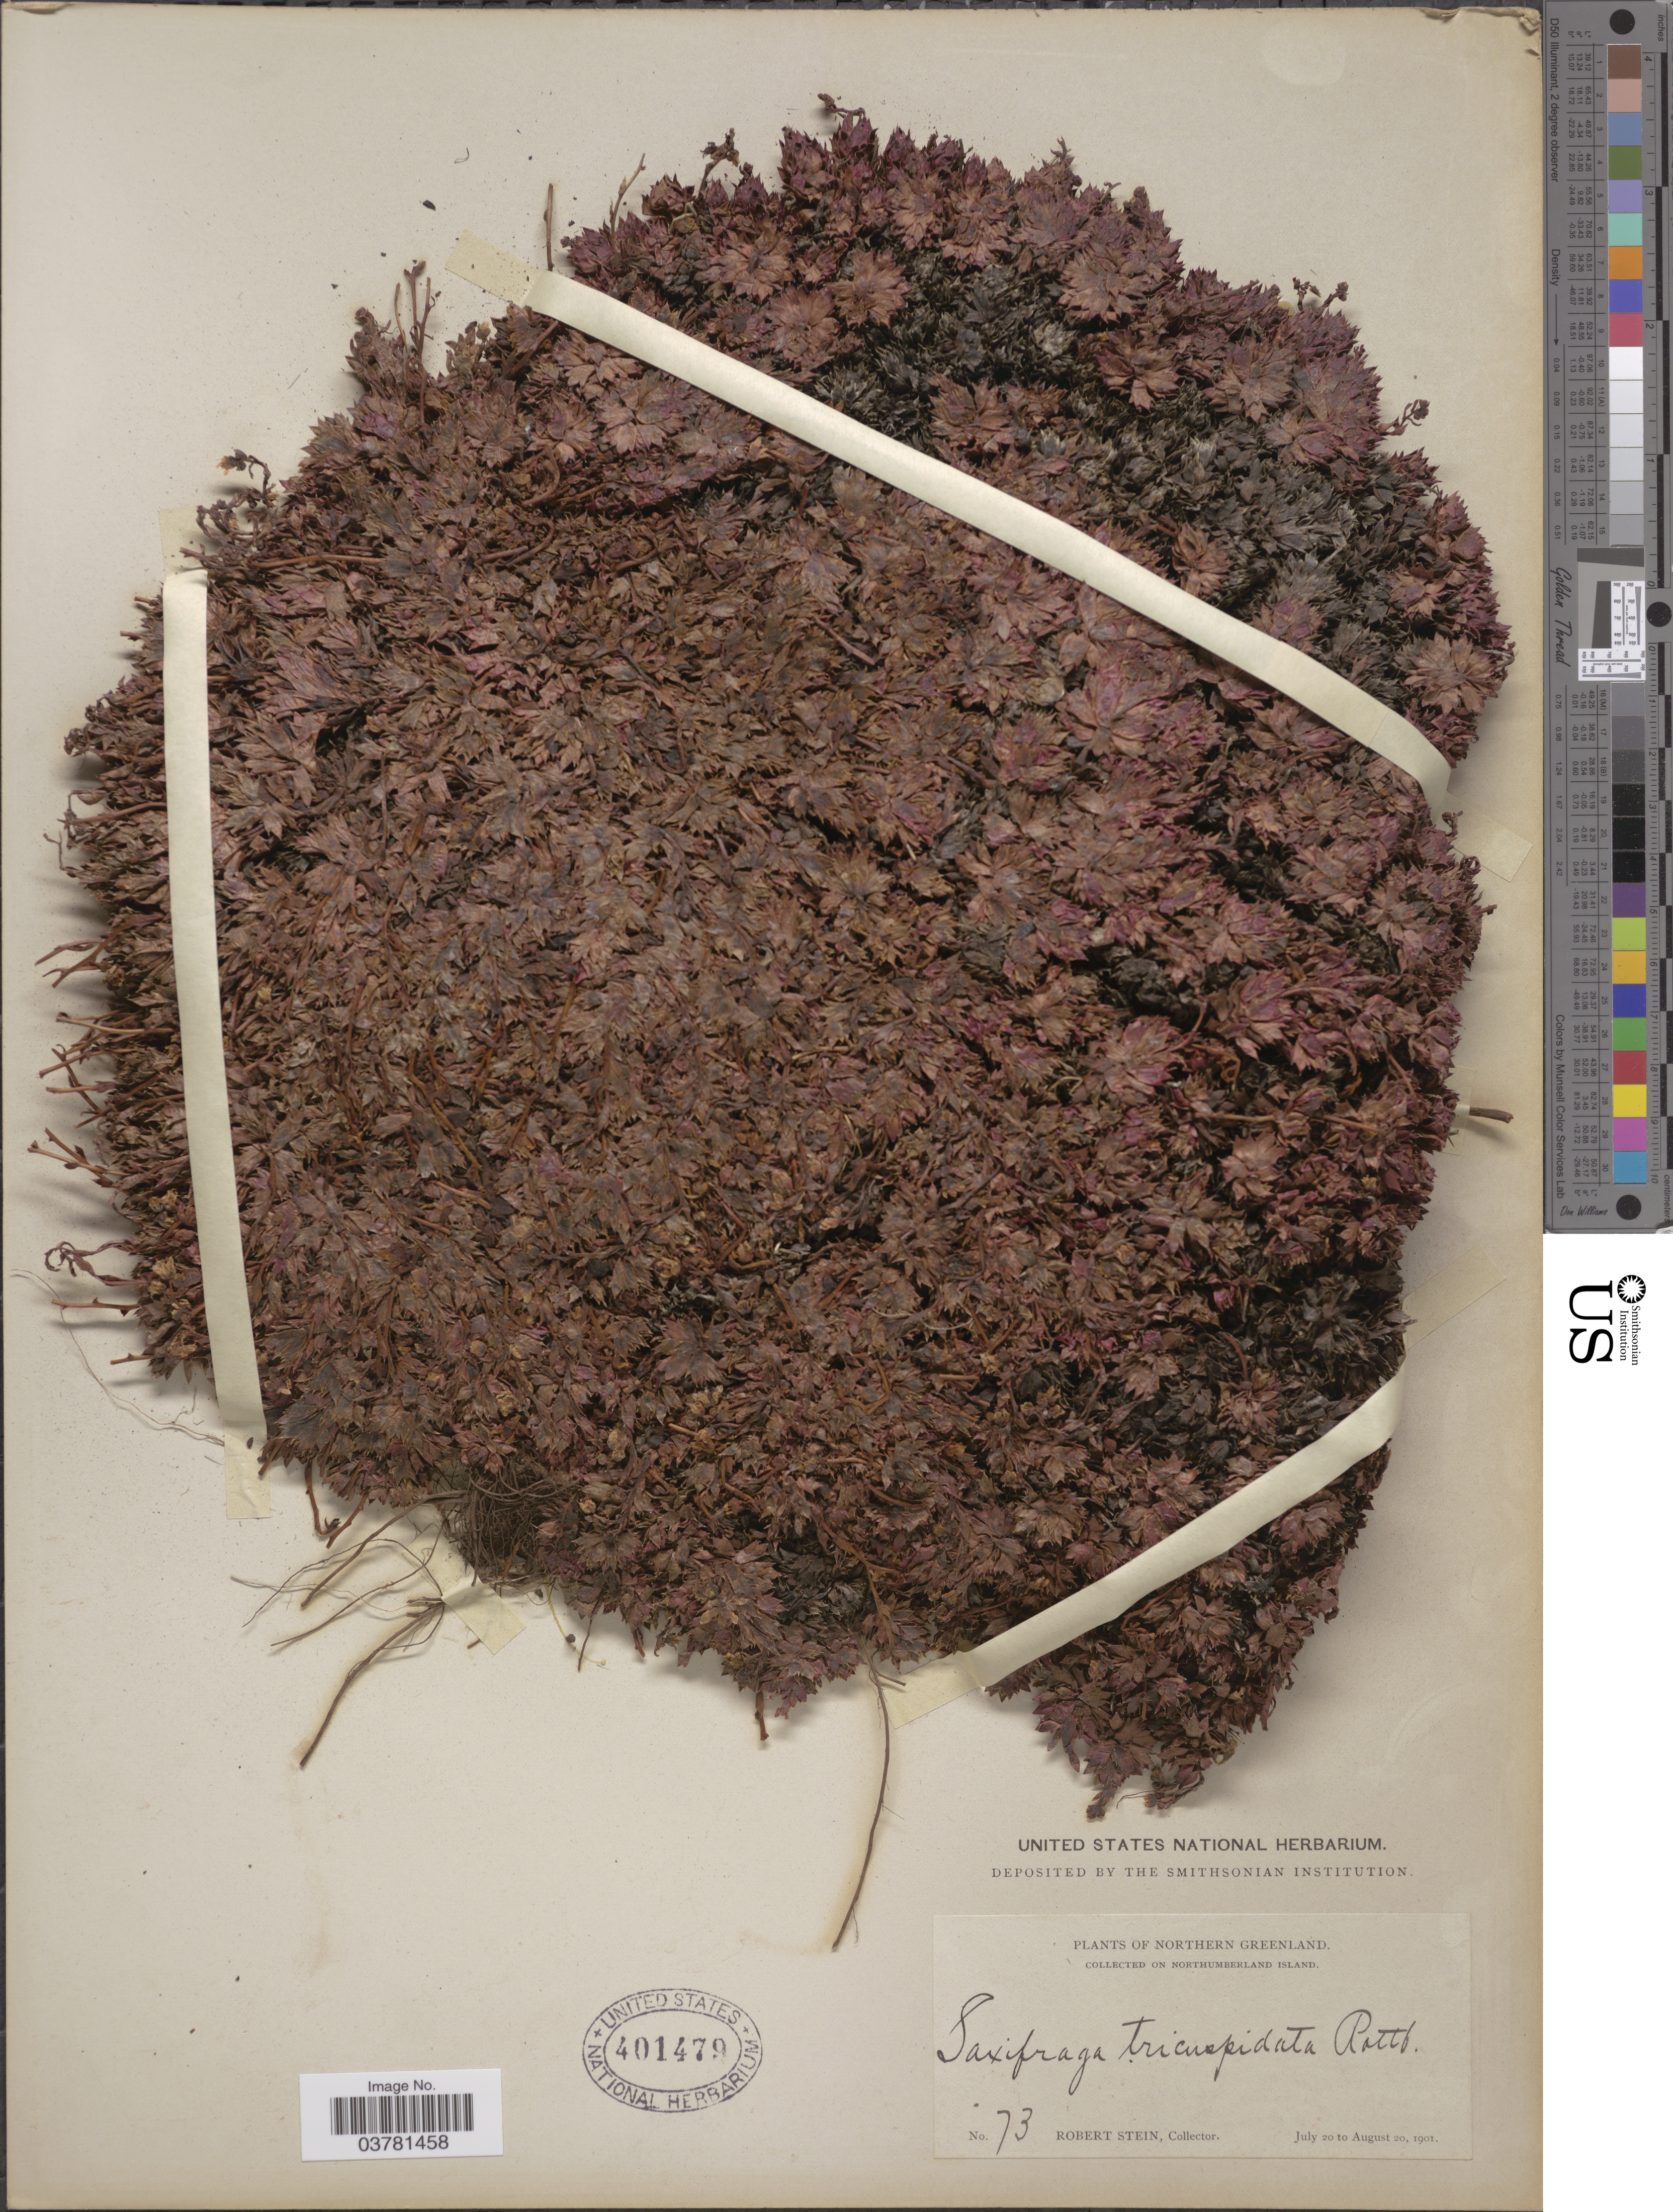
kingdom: Plantae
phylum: Tracheophyta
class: Magnoliopsida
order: Saxifragales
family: Saxifragaceae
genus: Saxifraga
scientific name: Saxifraga tricuspidata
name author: Rottb.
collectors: R. Stein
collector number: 73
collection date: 1901-07-20/1901-08-20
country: Greenland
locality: Northern Greenland. On Northumberland Island.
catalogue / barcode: US 401479